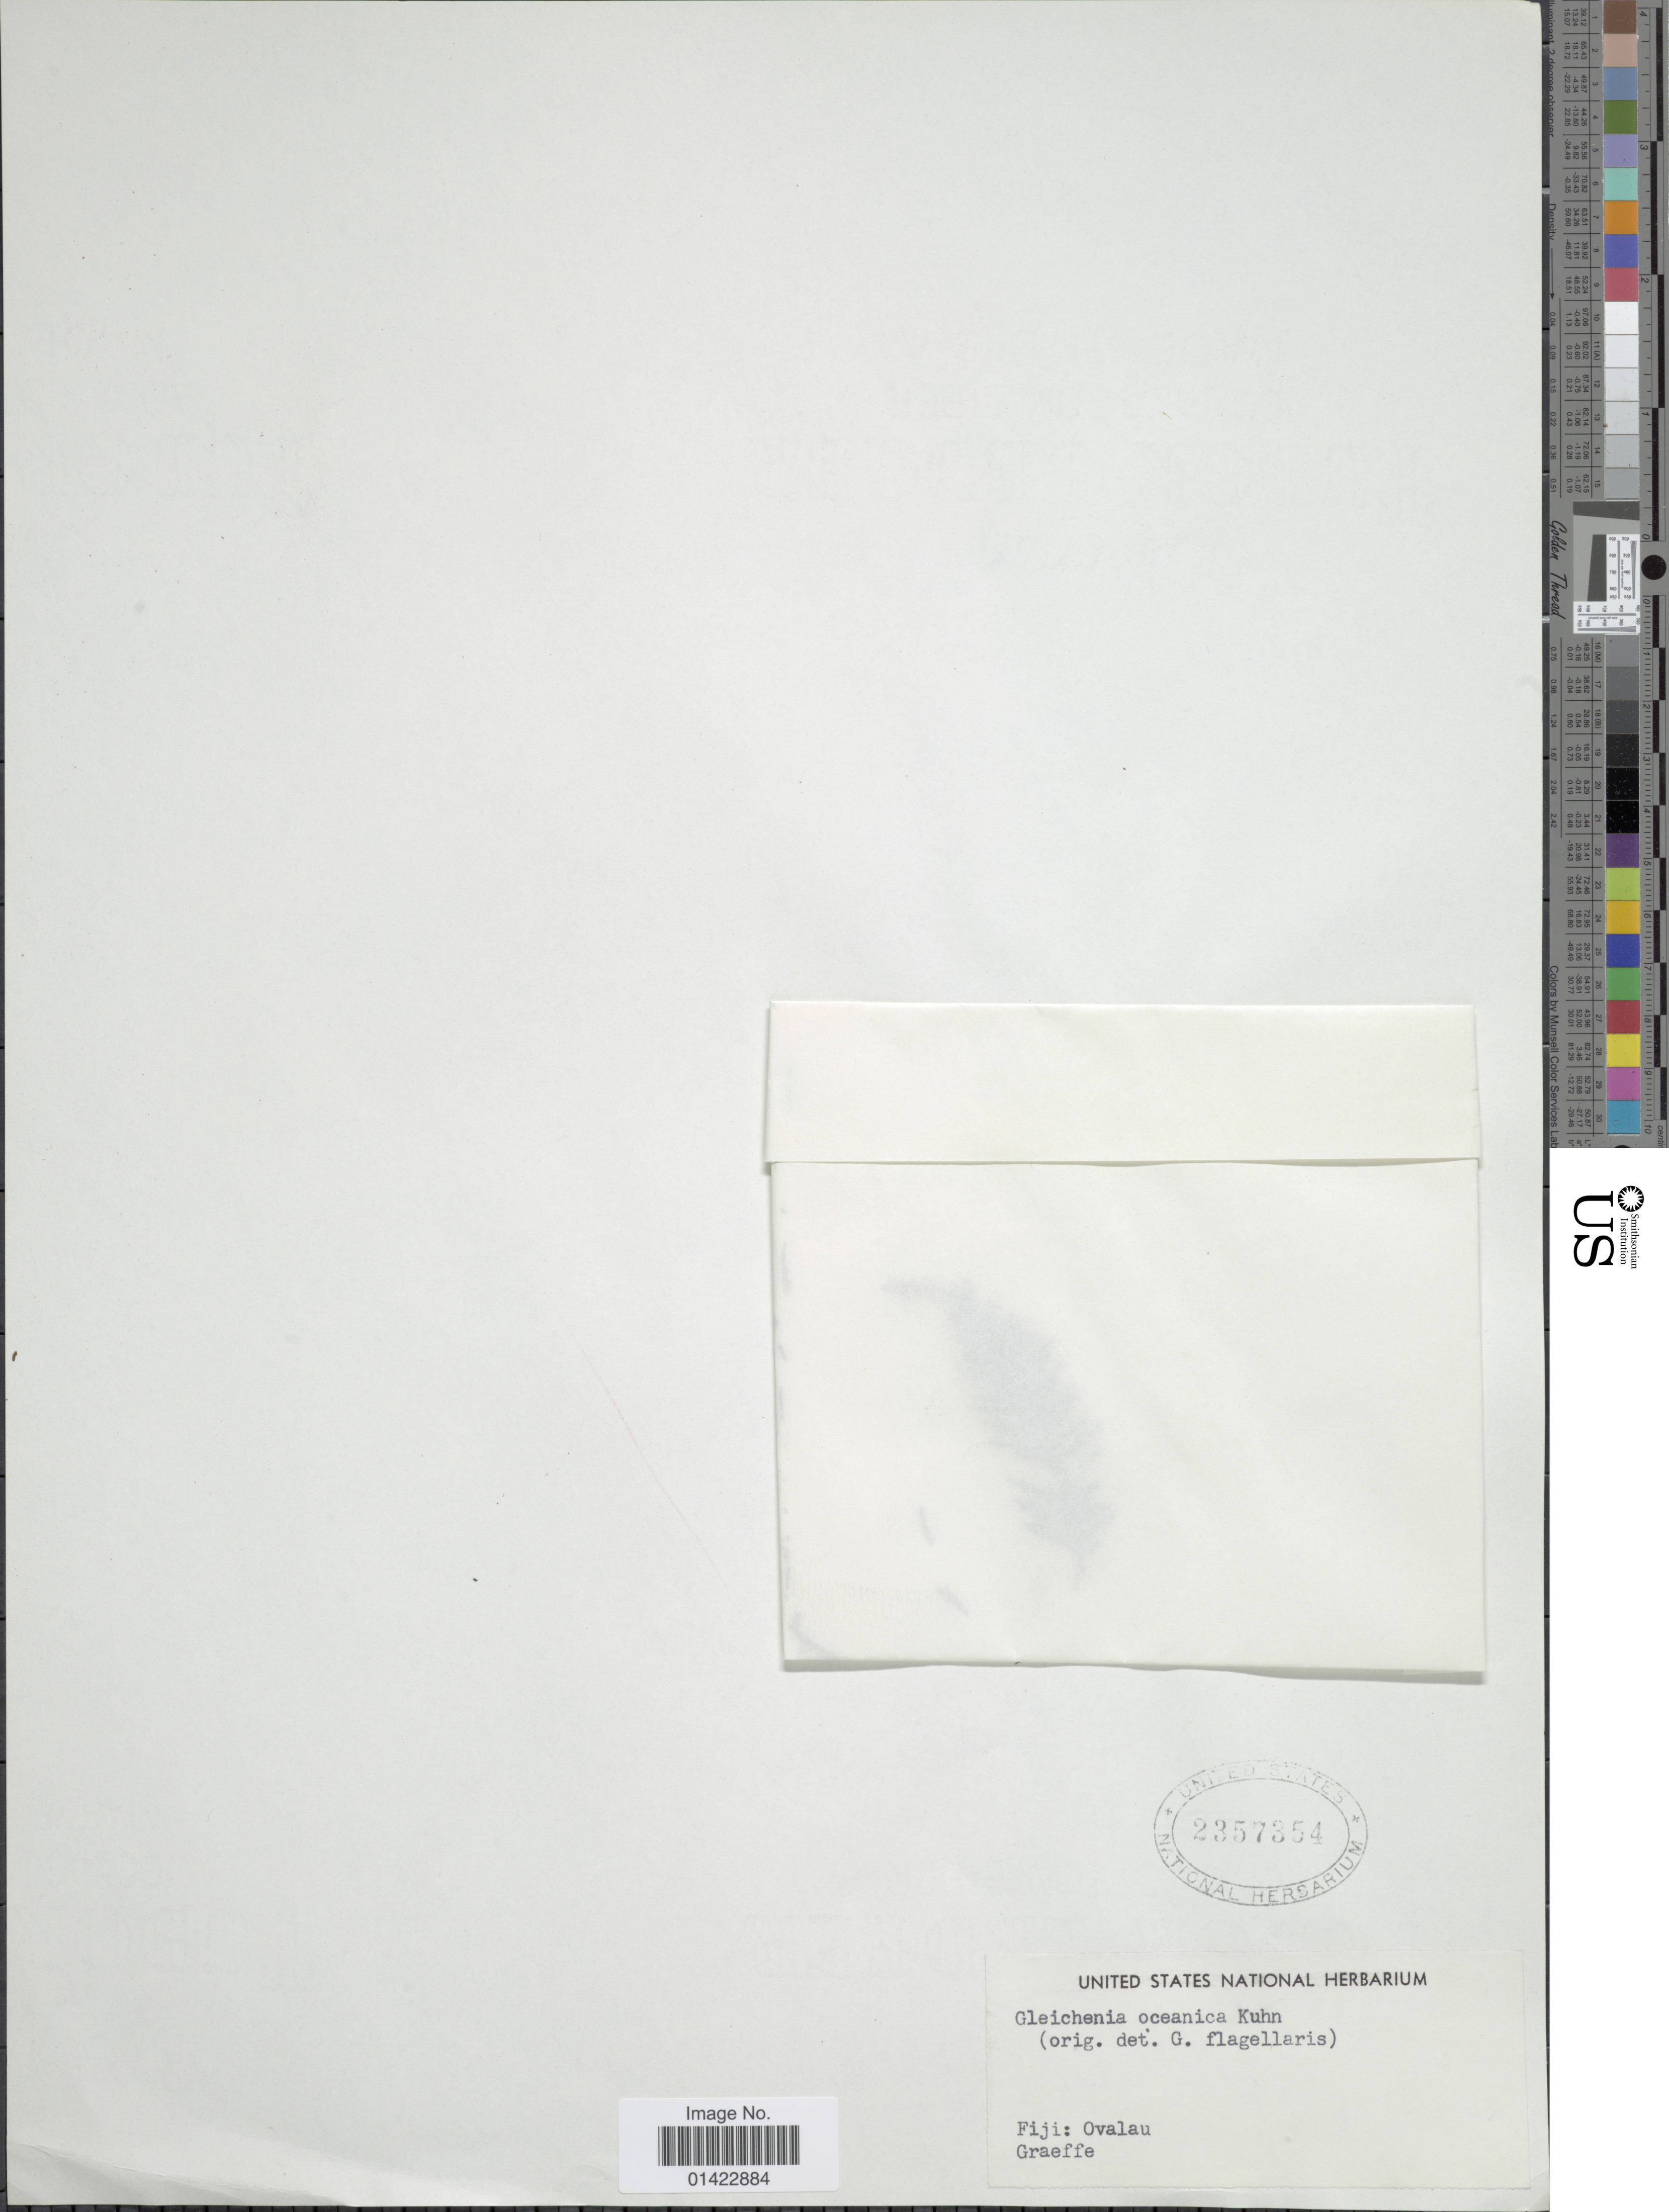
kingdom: Plantae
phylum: Tracheophyta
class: Polypodiopsida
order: Gleicheniales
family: Gleicheniaceae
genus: Sticherus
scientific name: Sticherus oceanicus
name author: (Kuhn) Ching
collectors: Graeffe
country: Fiji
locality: Ovalau.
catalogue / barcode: US 2357354